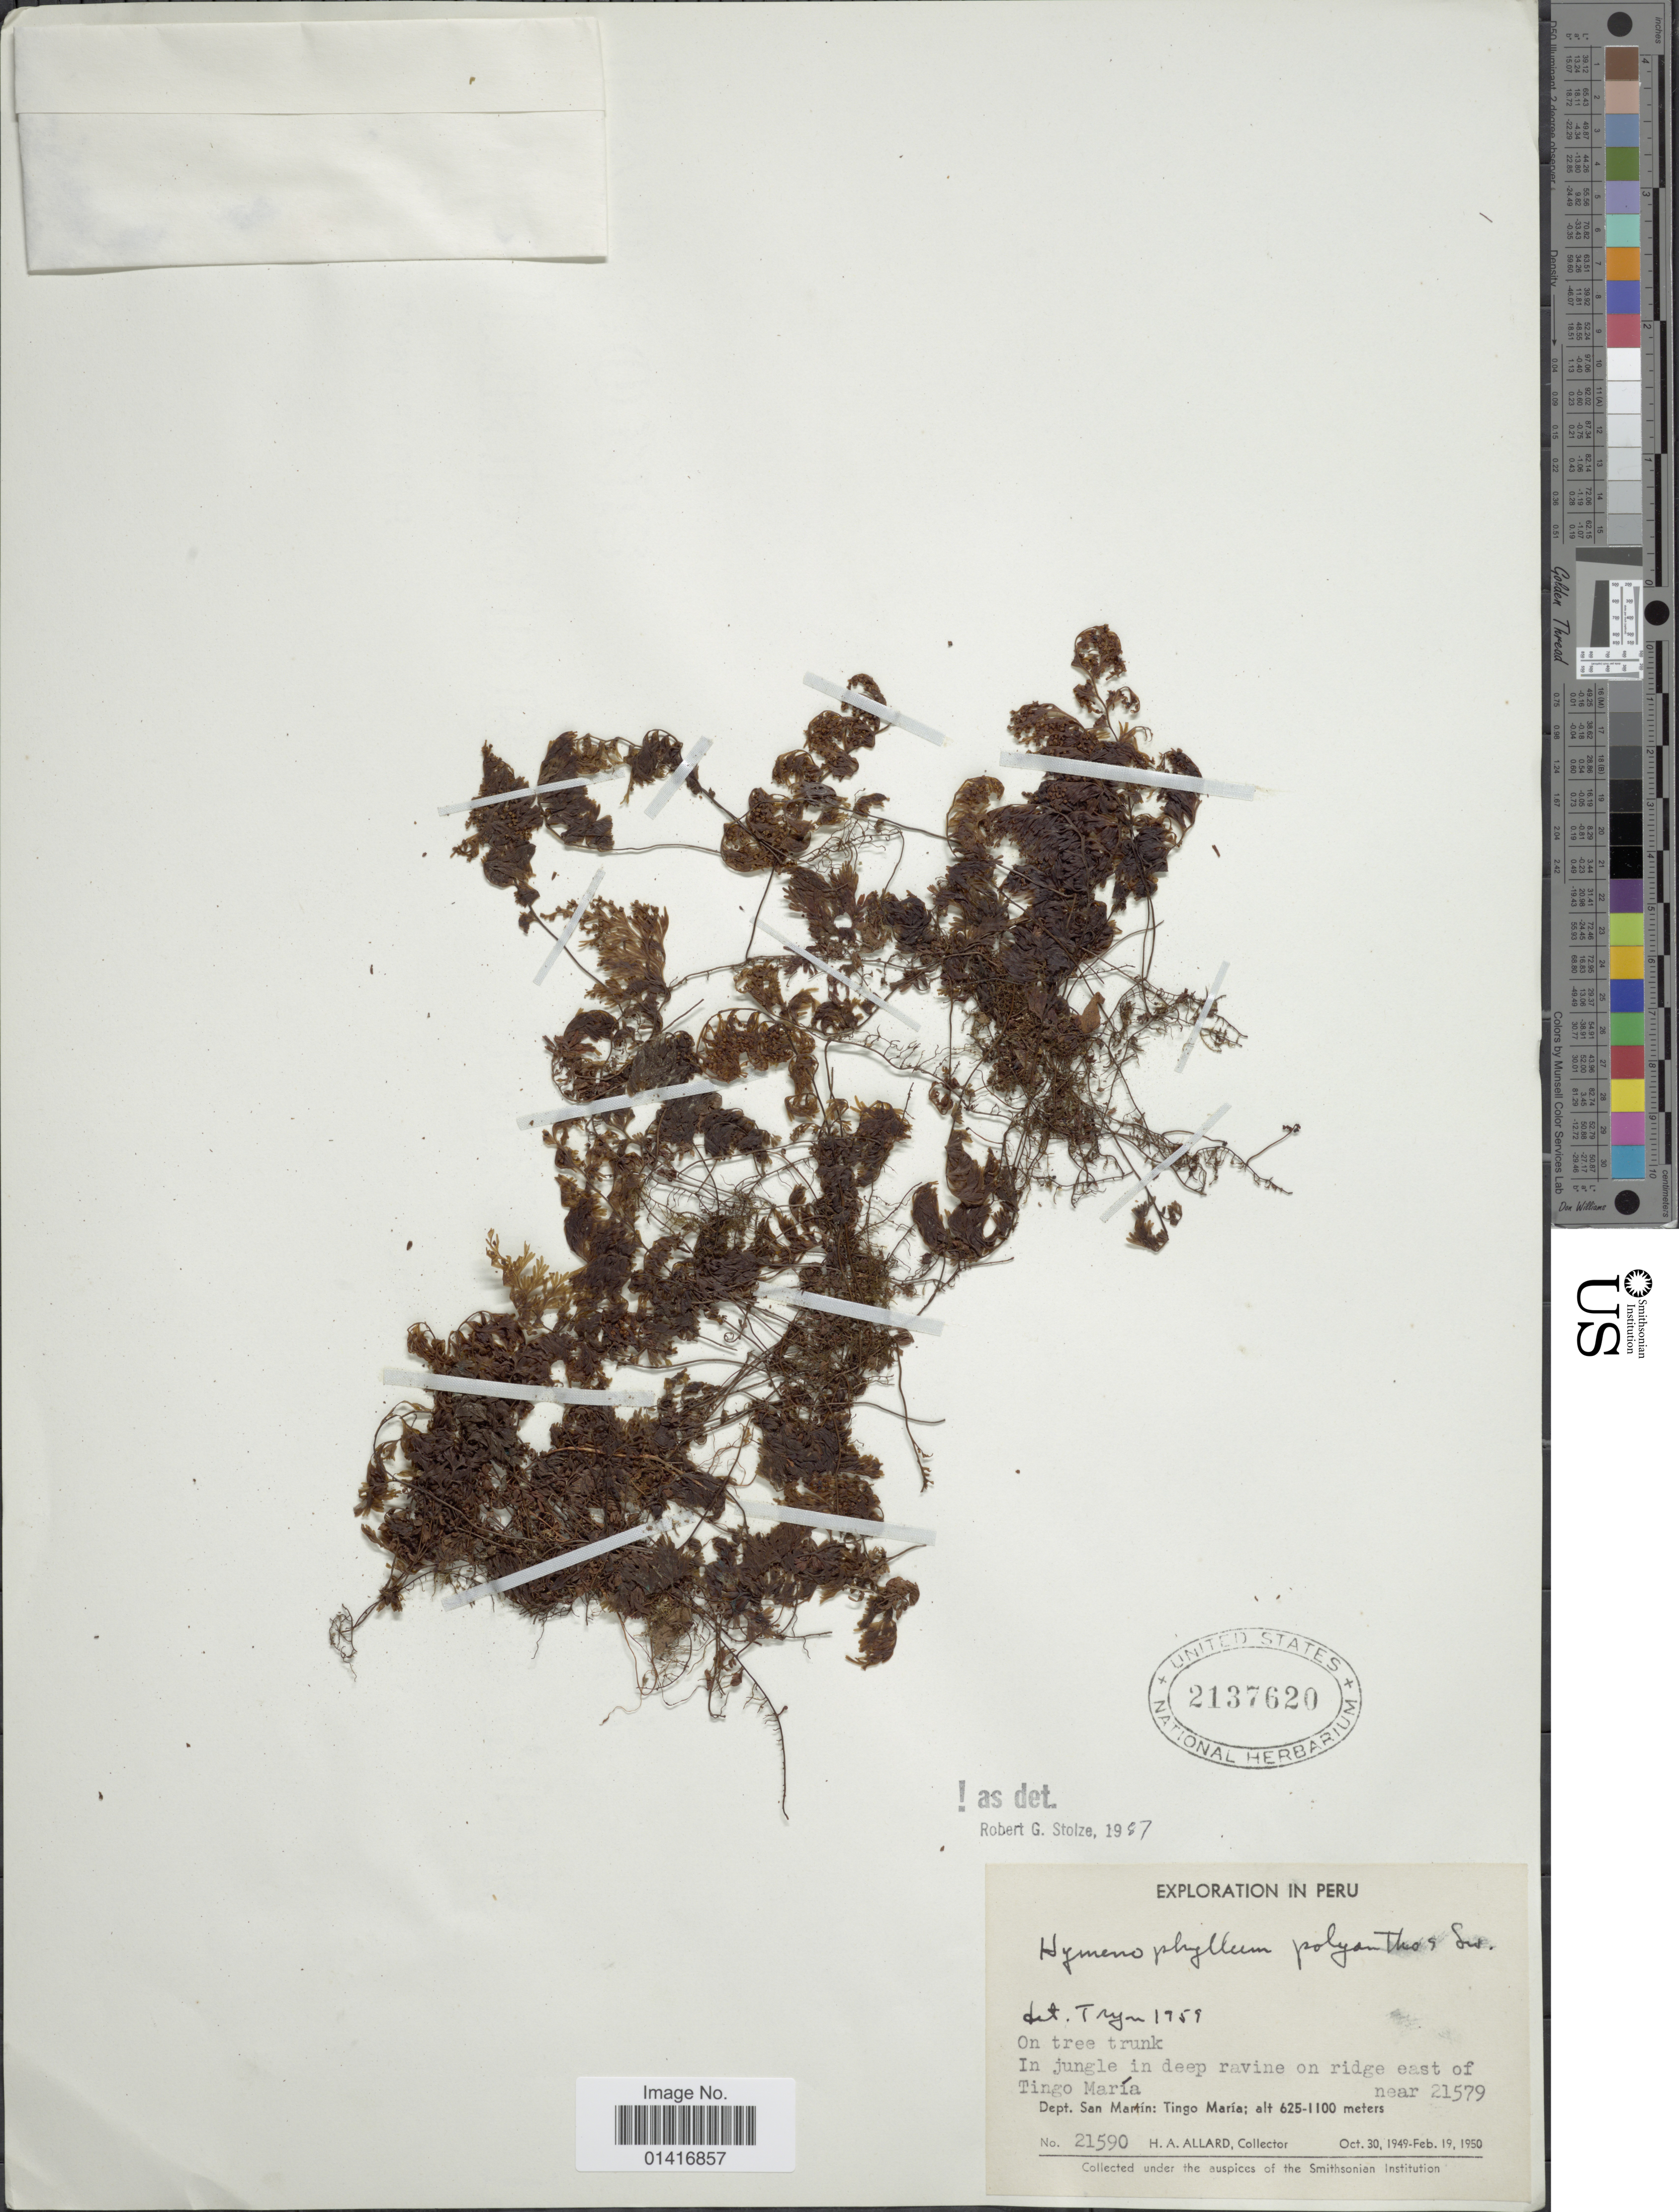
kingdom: Plantae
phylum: Tracheophyta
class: Polypodiopsida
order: Hymenophyllales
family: Hymenophyllaceae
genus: Hymenophyllum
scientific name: Hymenophyllum polyanthos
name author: (Sw.) Sw.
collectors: H. A. Allard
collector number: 21590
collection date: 1949-10-30/1950-02-19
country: Peru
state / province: San Martín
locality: In jungle in deep ravine on ridge east of Tingo María near 21579. Dept., San Martin: Tingo María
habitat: on tree trunk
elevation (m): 625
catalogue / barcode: US 2137620